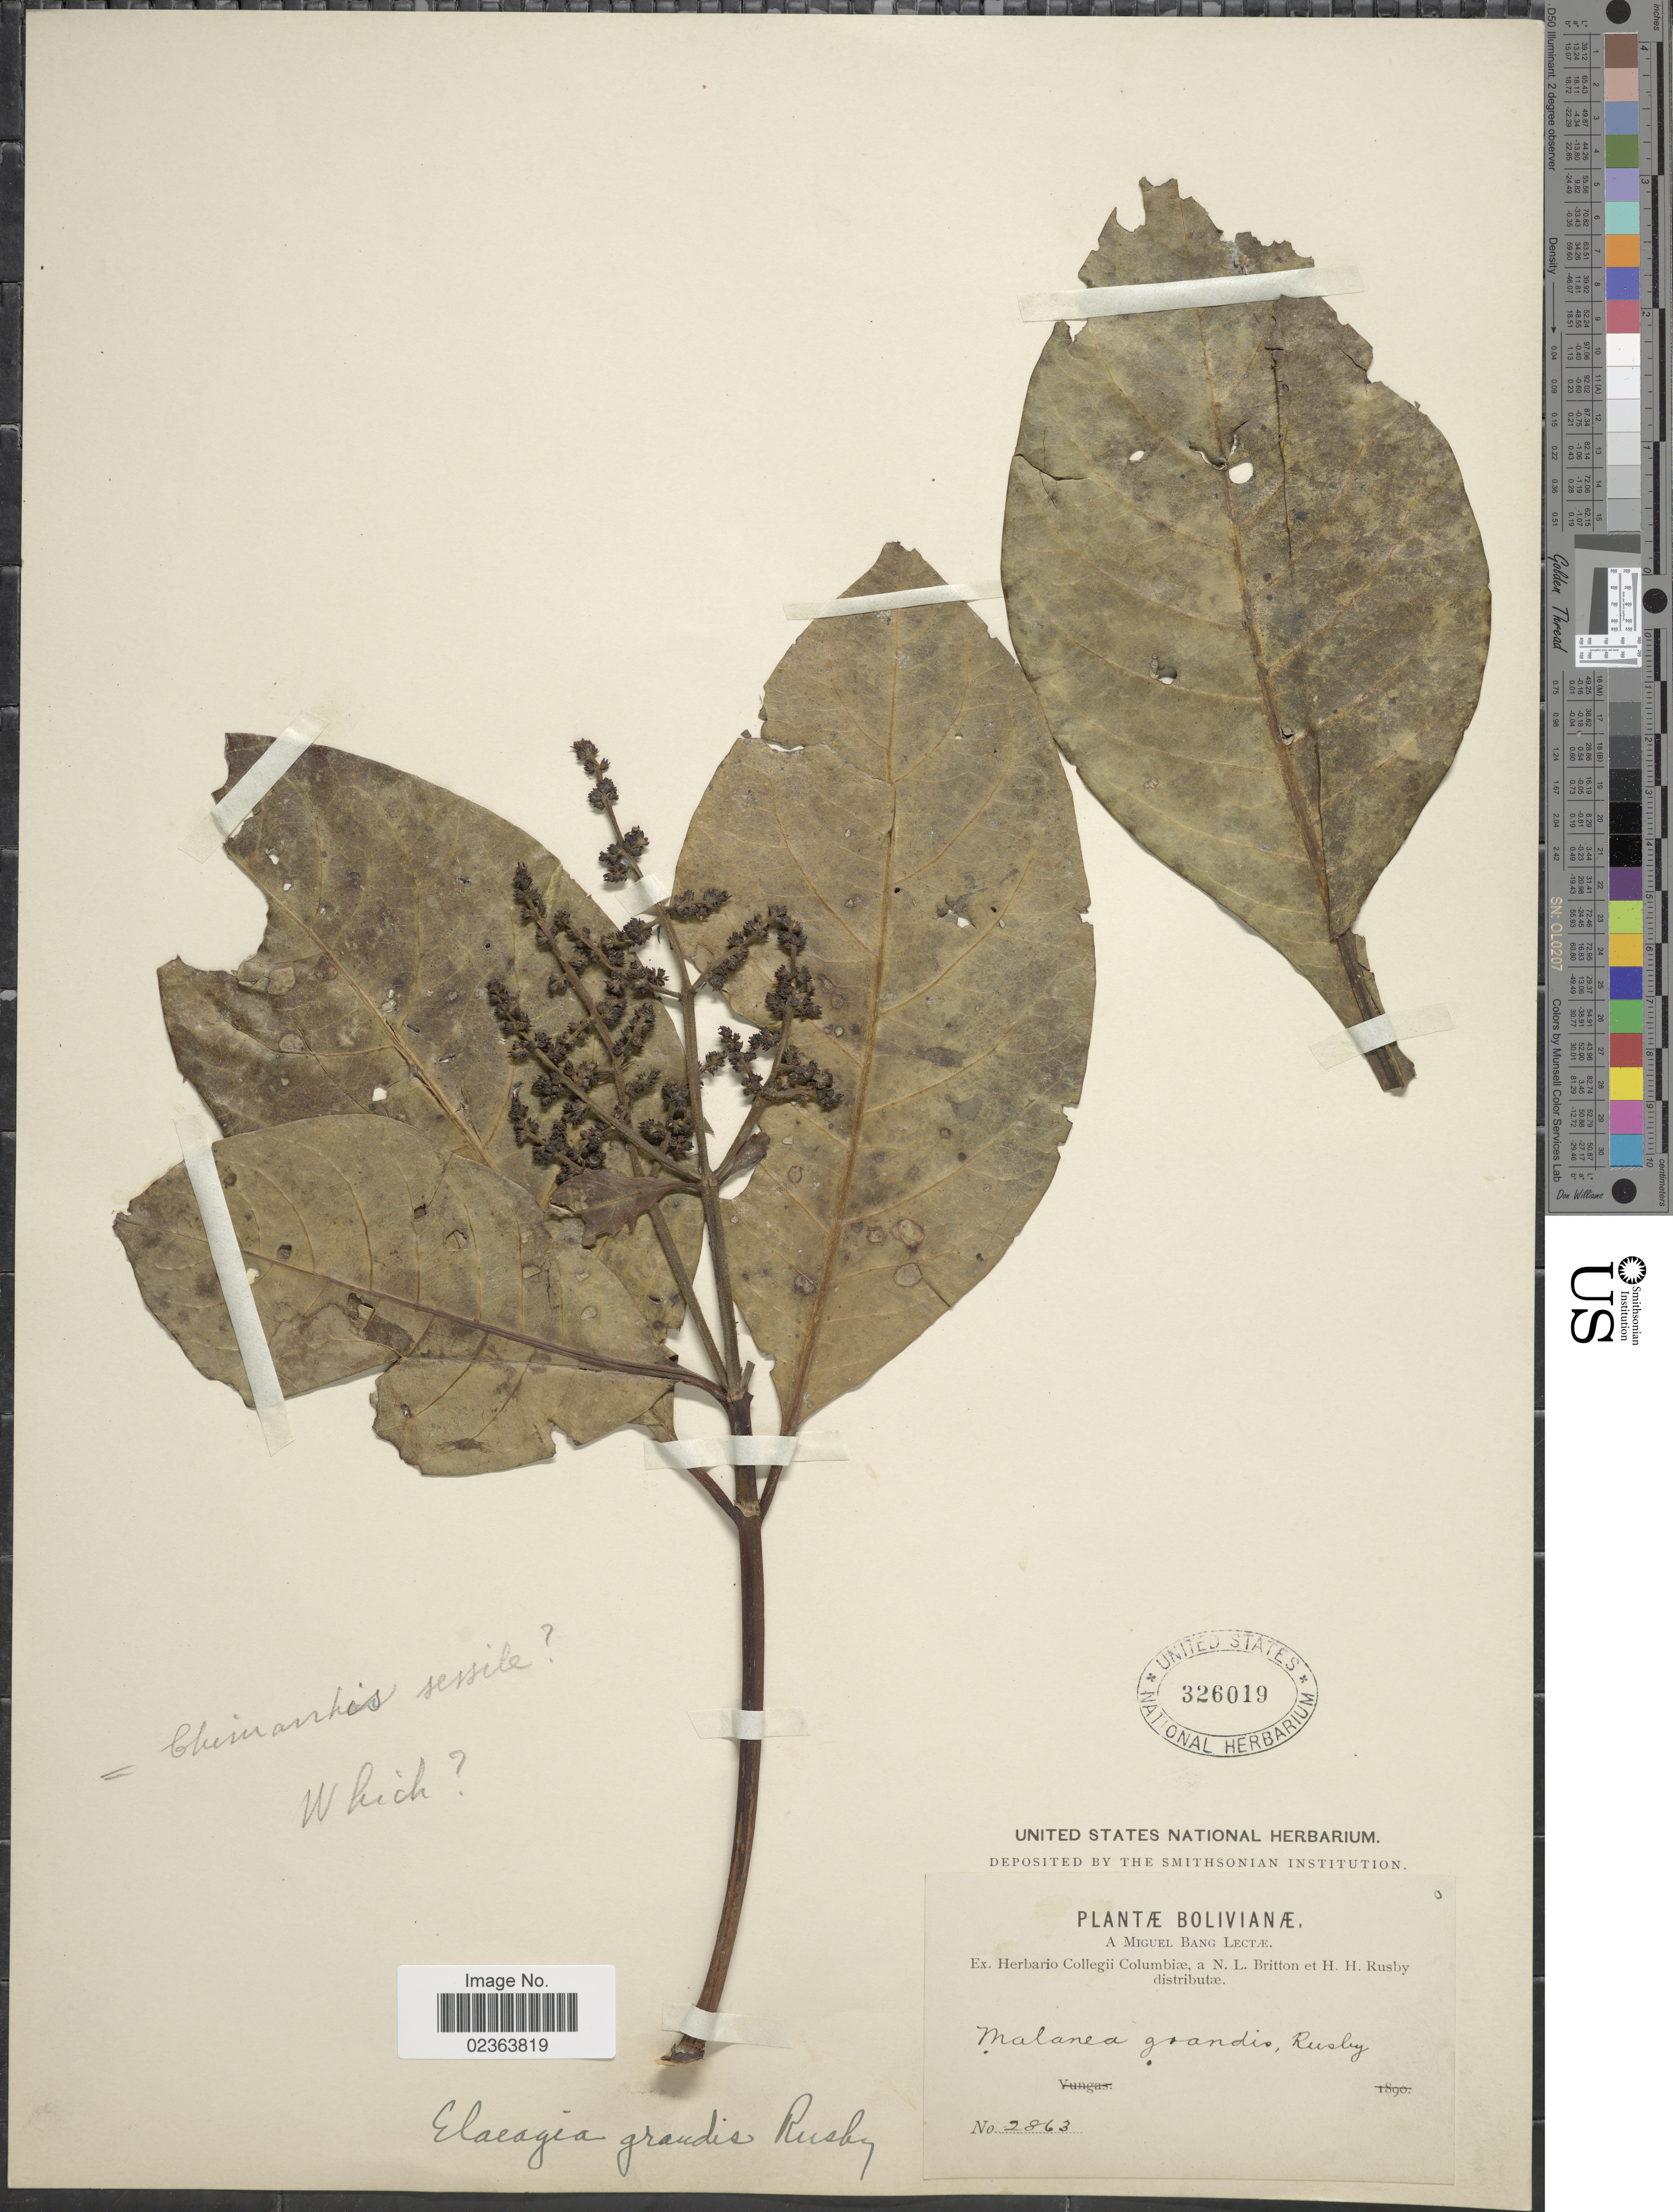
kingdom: Plantae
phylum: Tracheophyta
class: Magnoliopsida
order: Gentianales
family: Rubiaceae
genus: Elaeagia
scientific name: Elaeagia grandis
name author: (Rusby) Rusby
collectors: M. Bang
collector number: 2863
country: Bolivia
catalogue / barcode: US 326019